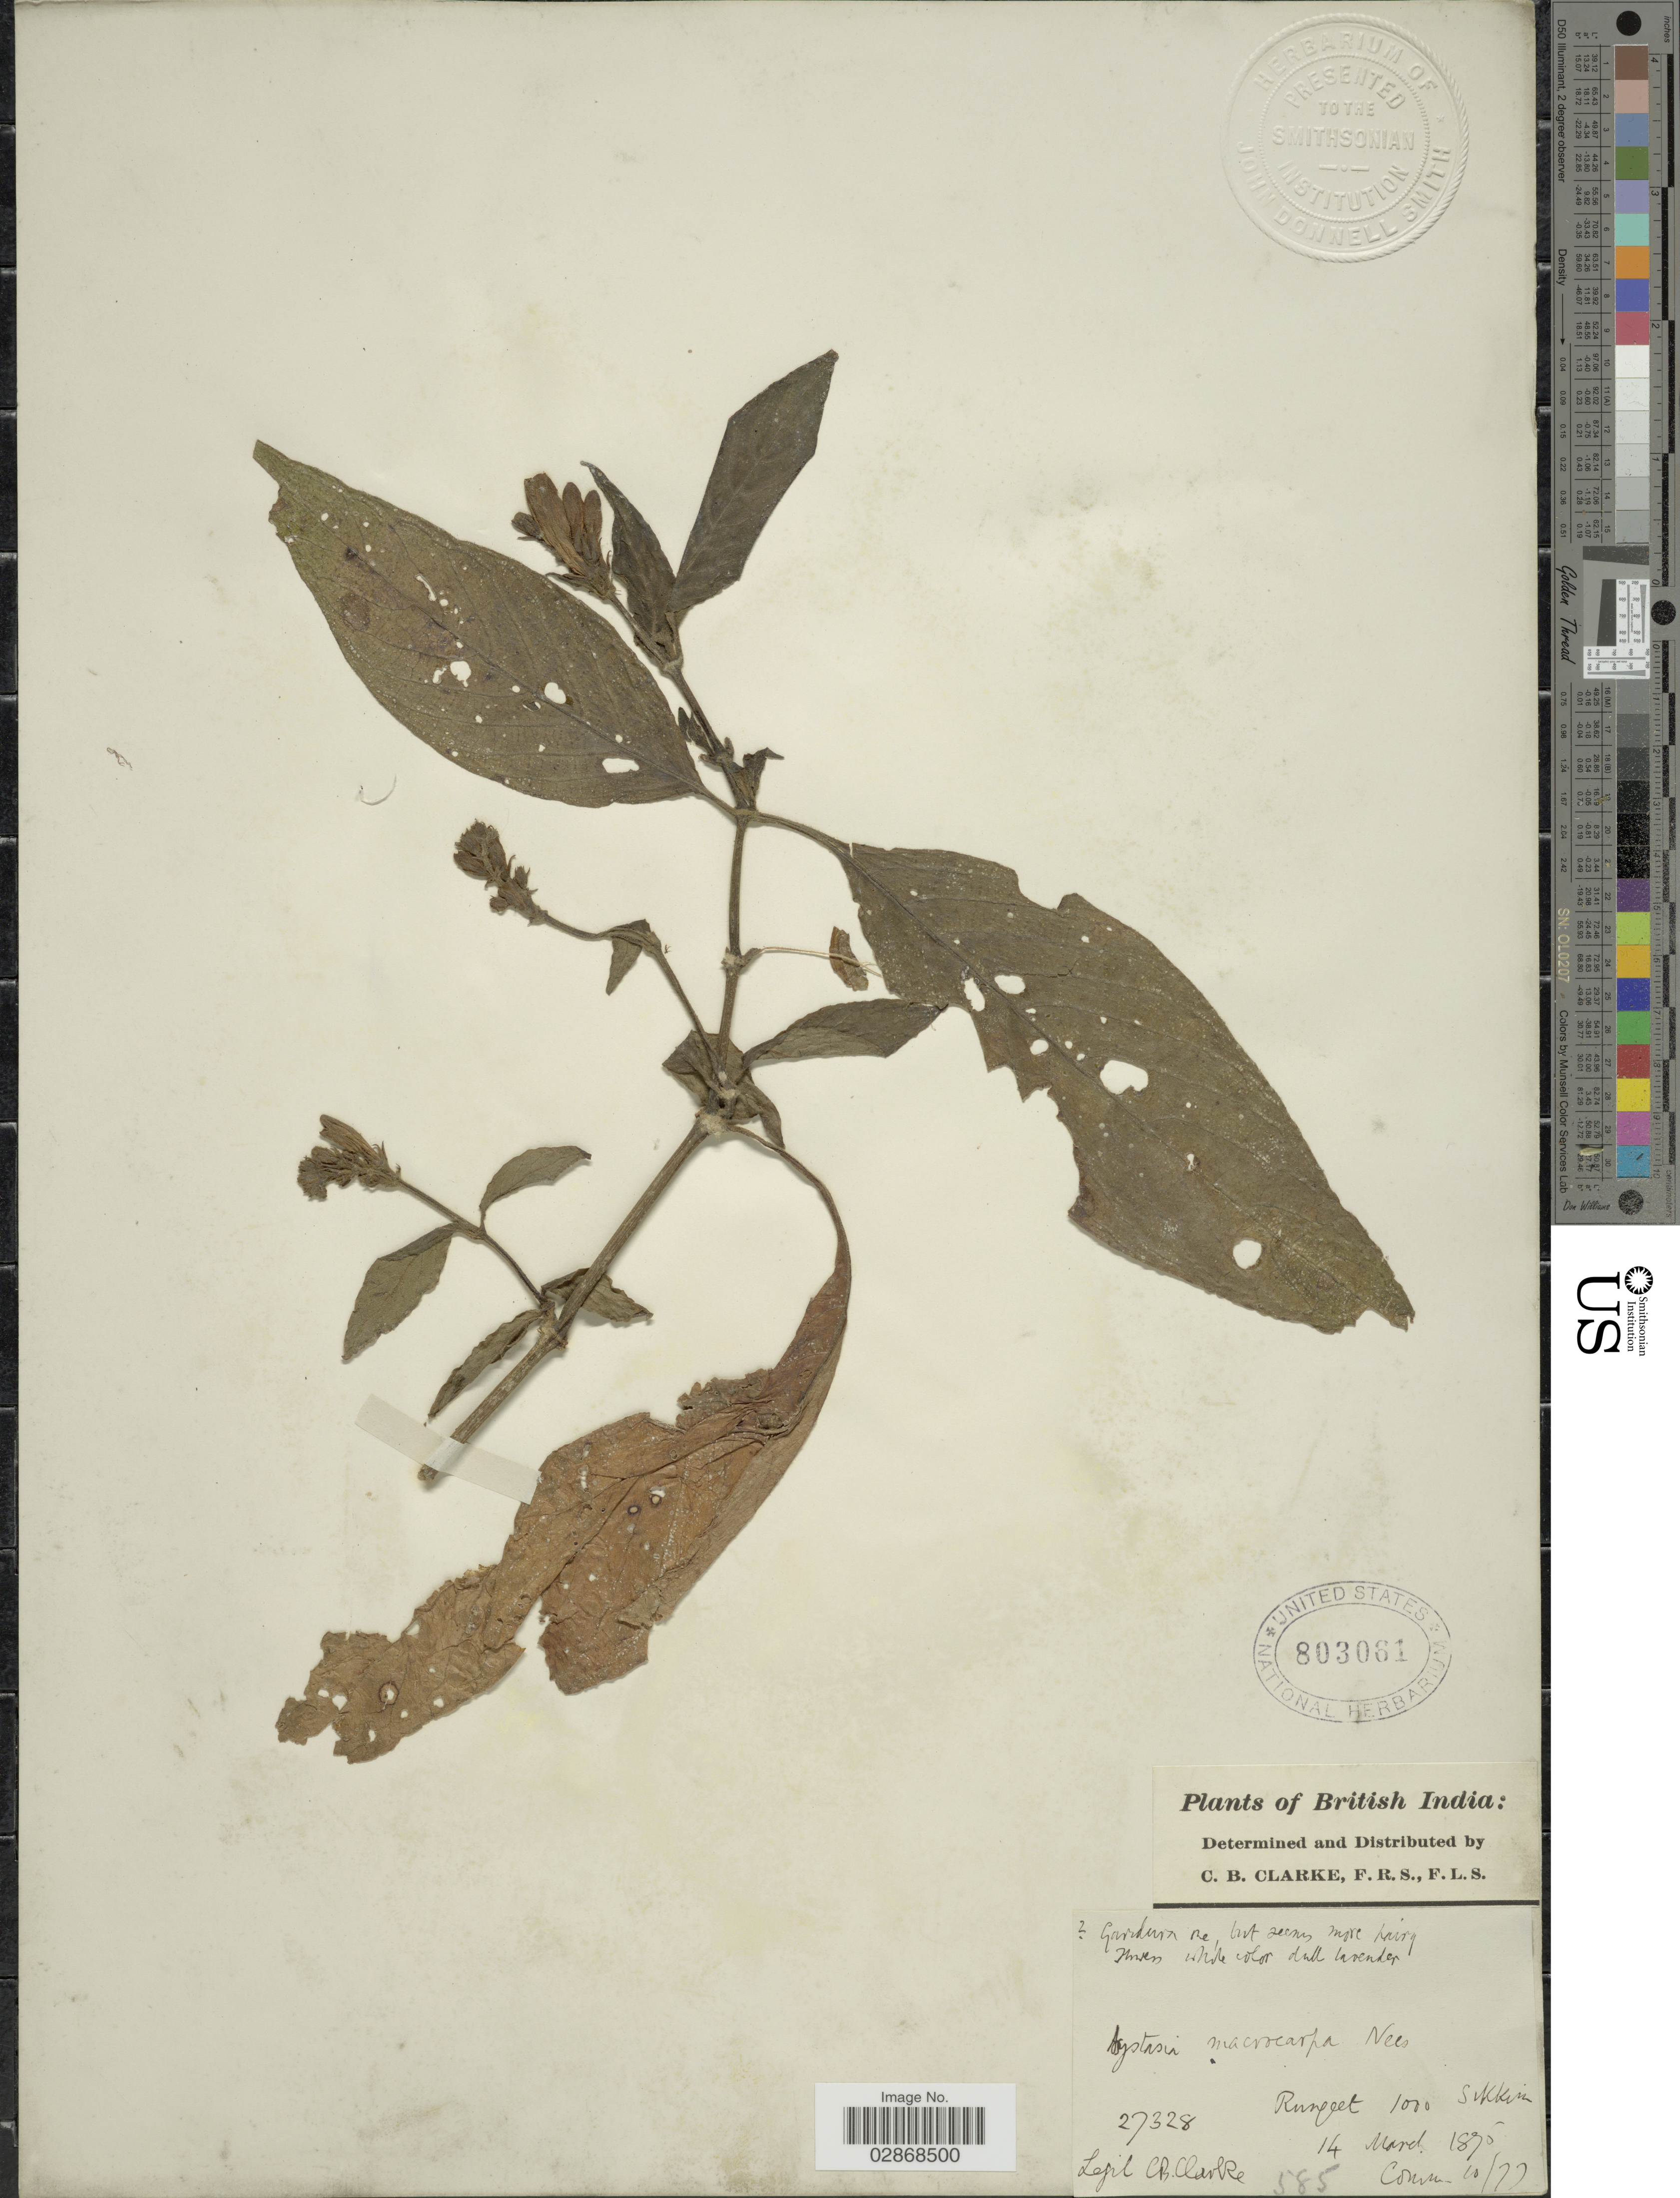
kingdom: Plantae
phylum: Tracheophyta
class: Magnoliopsida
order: Lamiales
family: Acanthaceae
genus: Asystasia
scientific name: Asystasia macrocarpa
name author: Nees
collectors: C. B. Clarke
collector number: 27328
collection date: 1875-03-14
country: India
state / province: Sikkim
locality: Rungeet. British India.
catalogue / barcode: US 803061